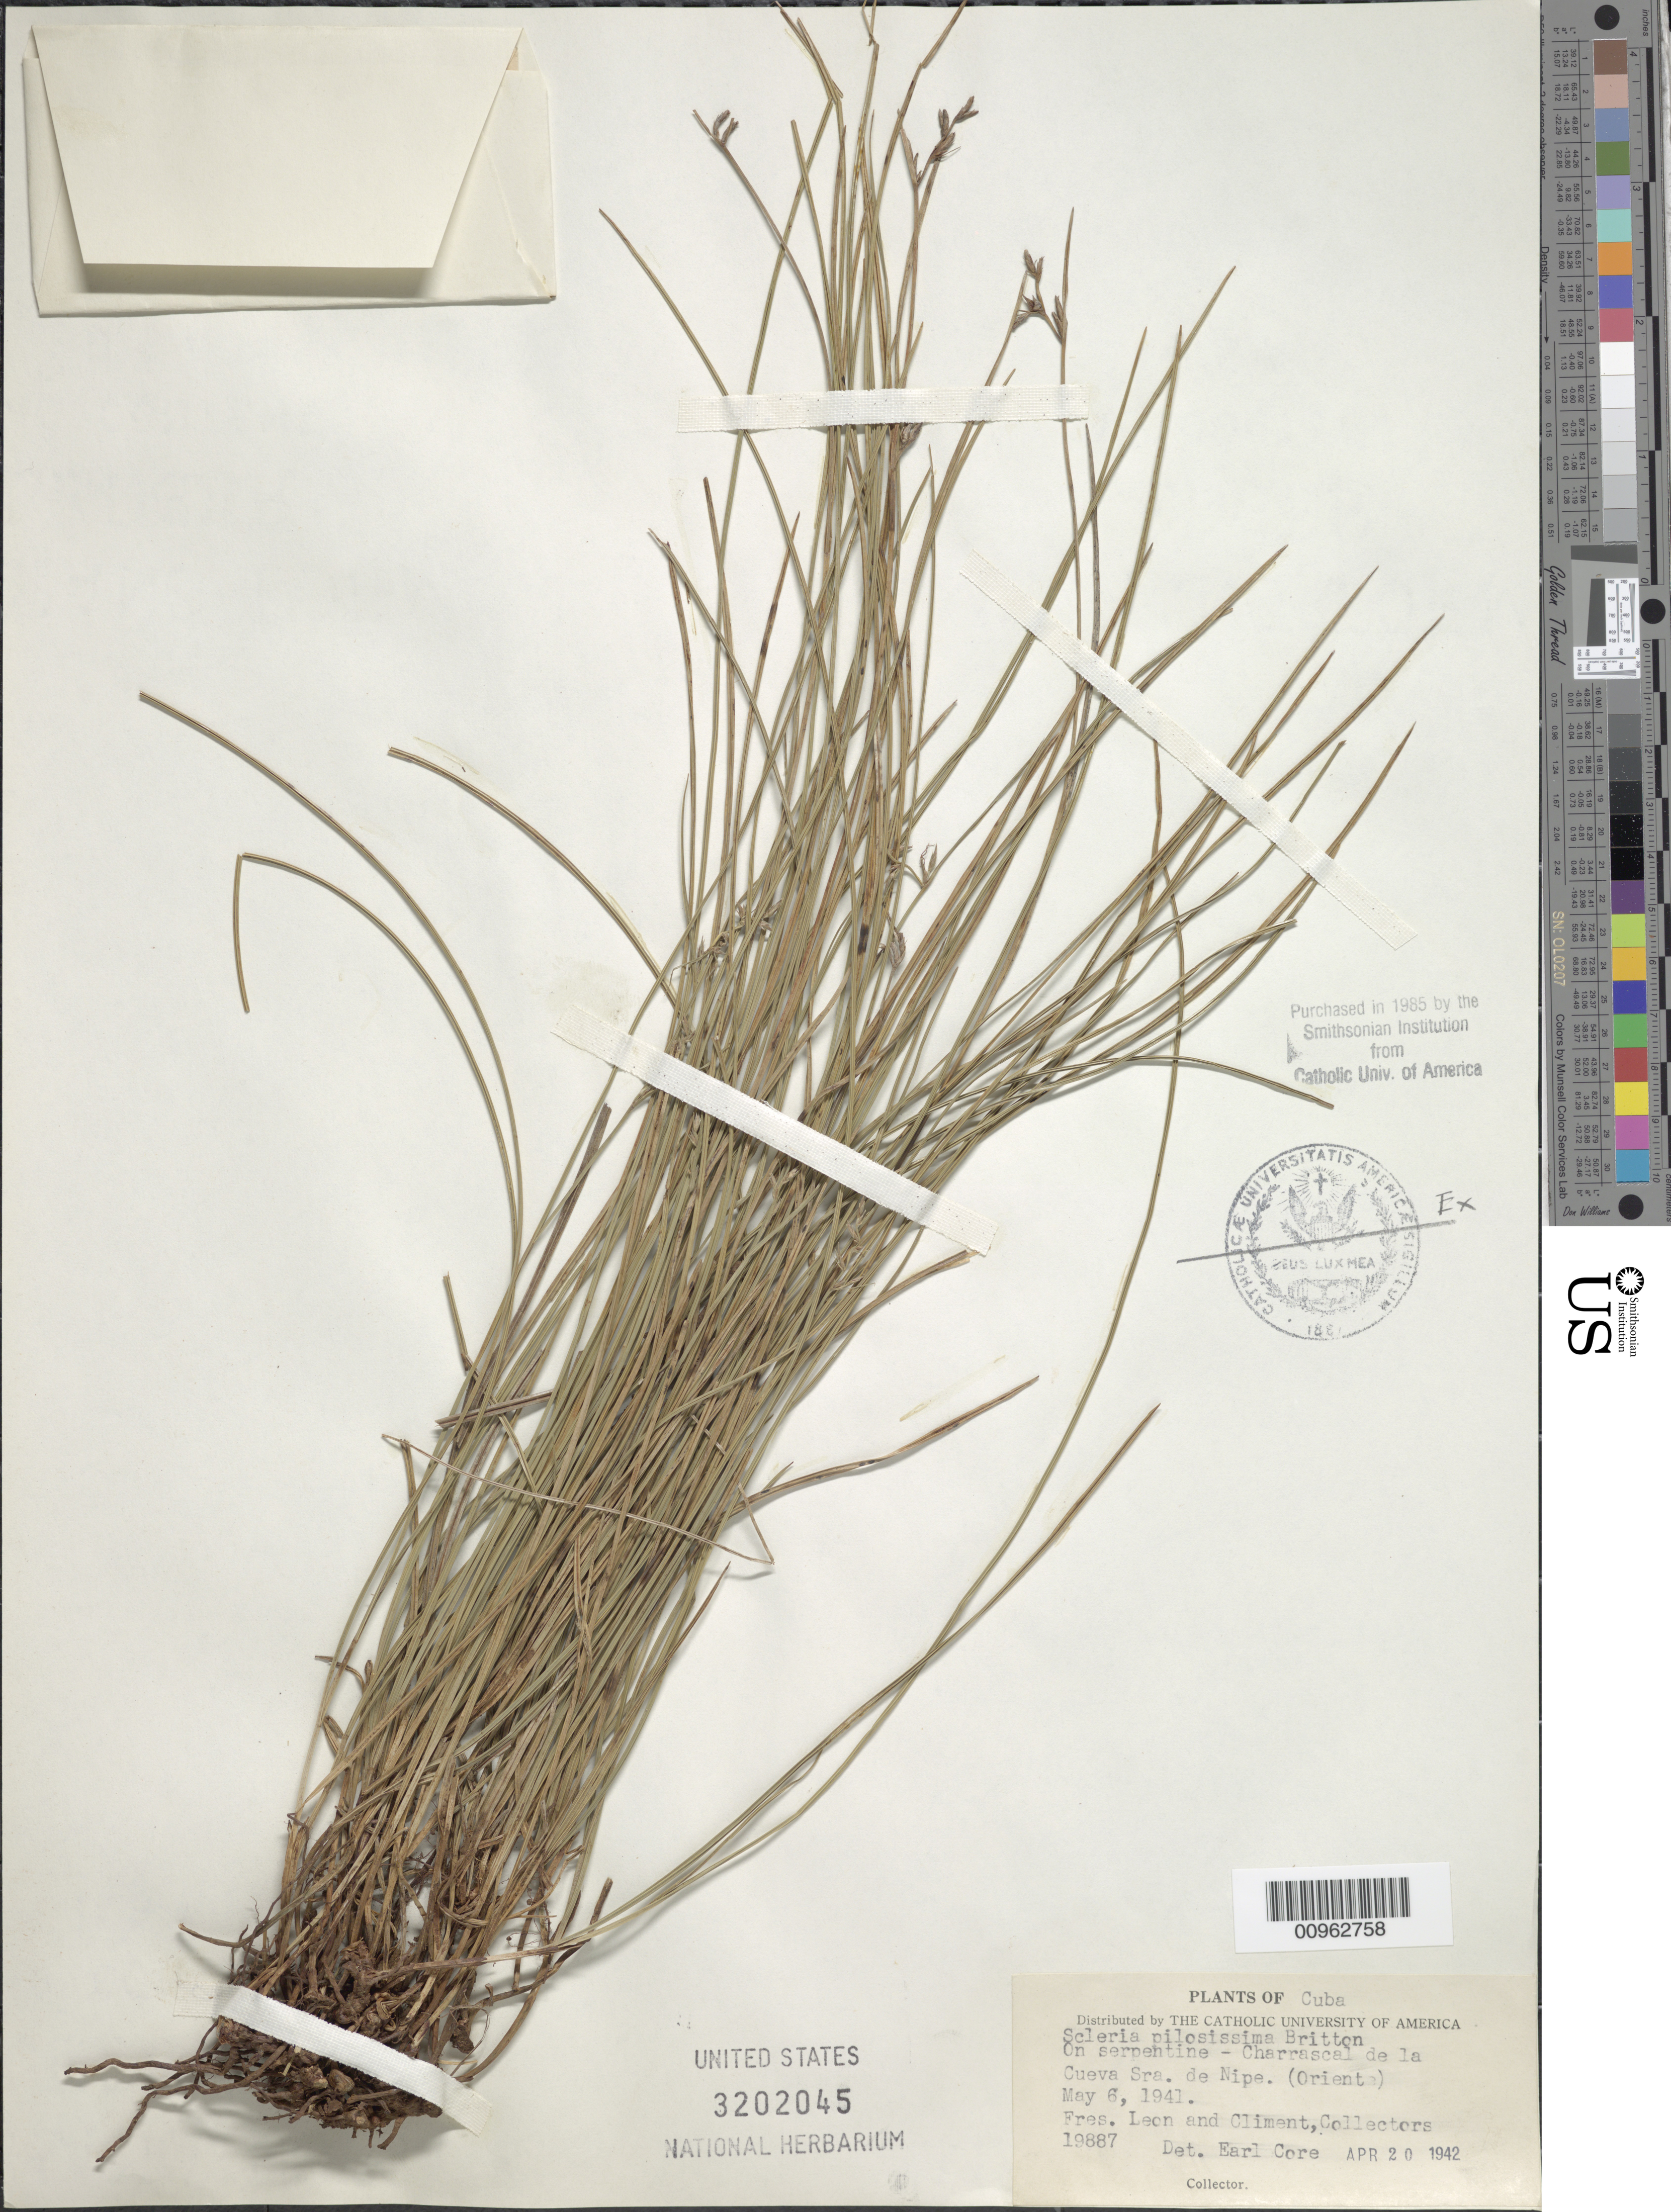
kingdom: Plantae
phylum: Tracheophyta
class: Liliopsida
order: Poales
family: Cyperaceae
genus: Scleria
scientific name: Scleria pilosissima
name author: Britton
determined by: Core, E. L.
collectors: Bro. León & Bro. Clemente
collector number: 19887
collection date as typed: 06 May 1941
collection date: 1941-05-06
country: Cuba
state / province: Holguín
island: Cuba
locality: Charrascal de la Cueva, Sierra de Nipe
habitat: On serpentine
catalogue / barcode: US 3202045